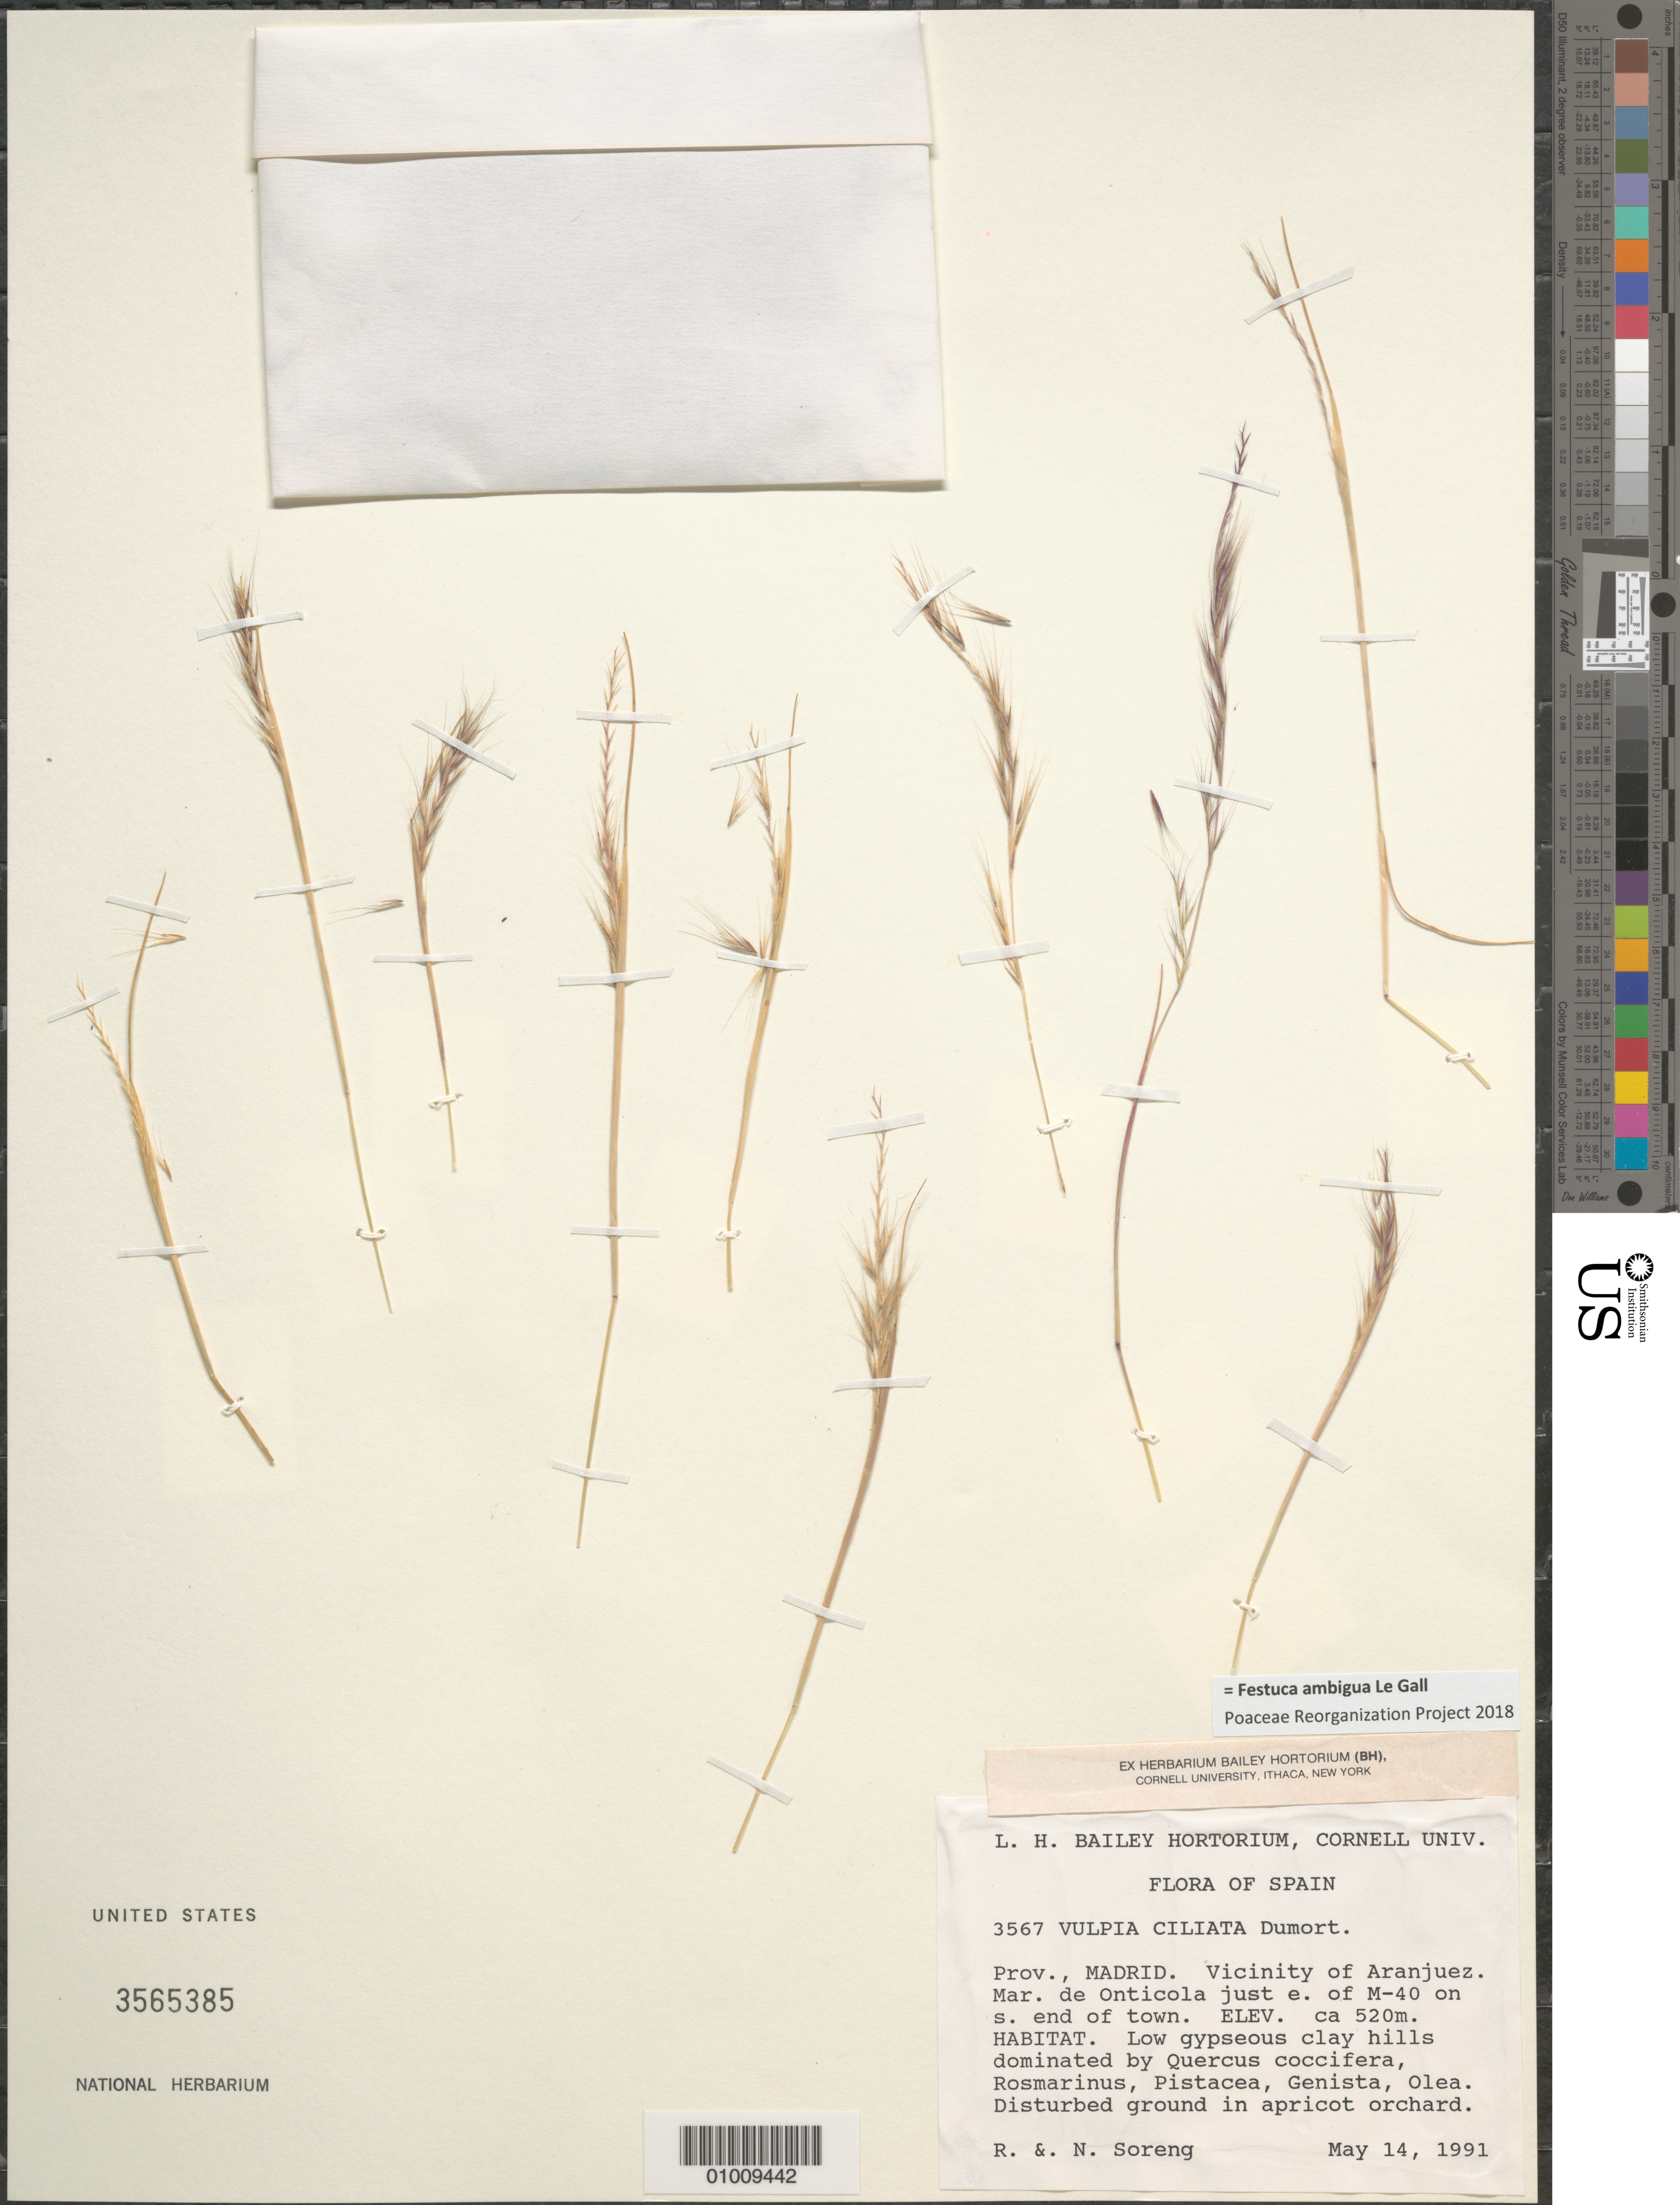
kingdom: Plantae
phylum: Tracheophyta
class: Liliopsida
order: Poales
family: Poaceae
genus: Festuca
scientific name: Festuca ambigua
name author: Le Gall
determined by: Poaceae Reorganization Project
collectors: R. J. Soreng & N. L. Soreng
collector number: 3567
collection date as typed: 14 May 1991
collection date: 1991-05-14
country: Spain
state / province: Madrid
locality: Aranjuez vicinity. Mar de Onticola just E of M-40 on S end of town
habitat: Low gypseous clay hills dominated by Quercus coccifera, Rosmarinus, Pistacea, Genista, Olea, Stipa,disturbed ground orchard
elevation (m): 520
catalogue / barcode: US 3565385